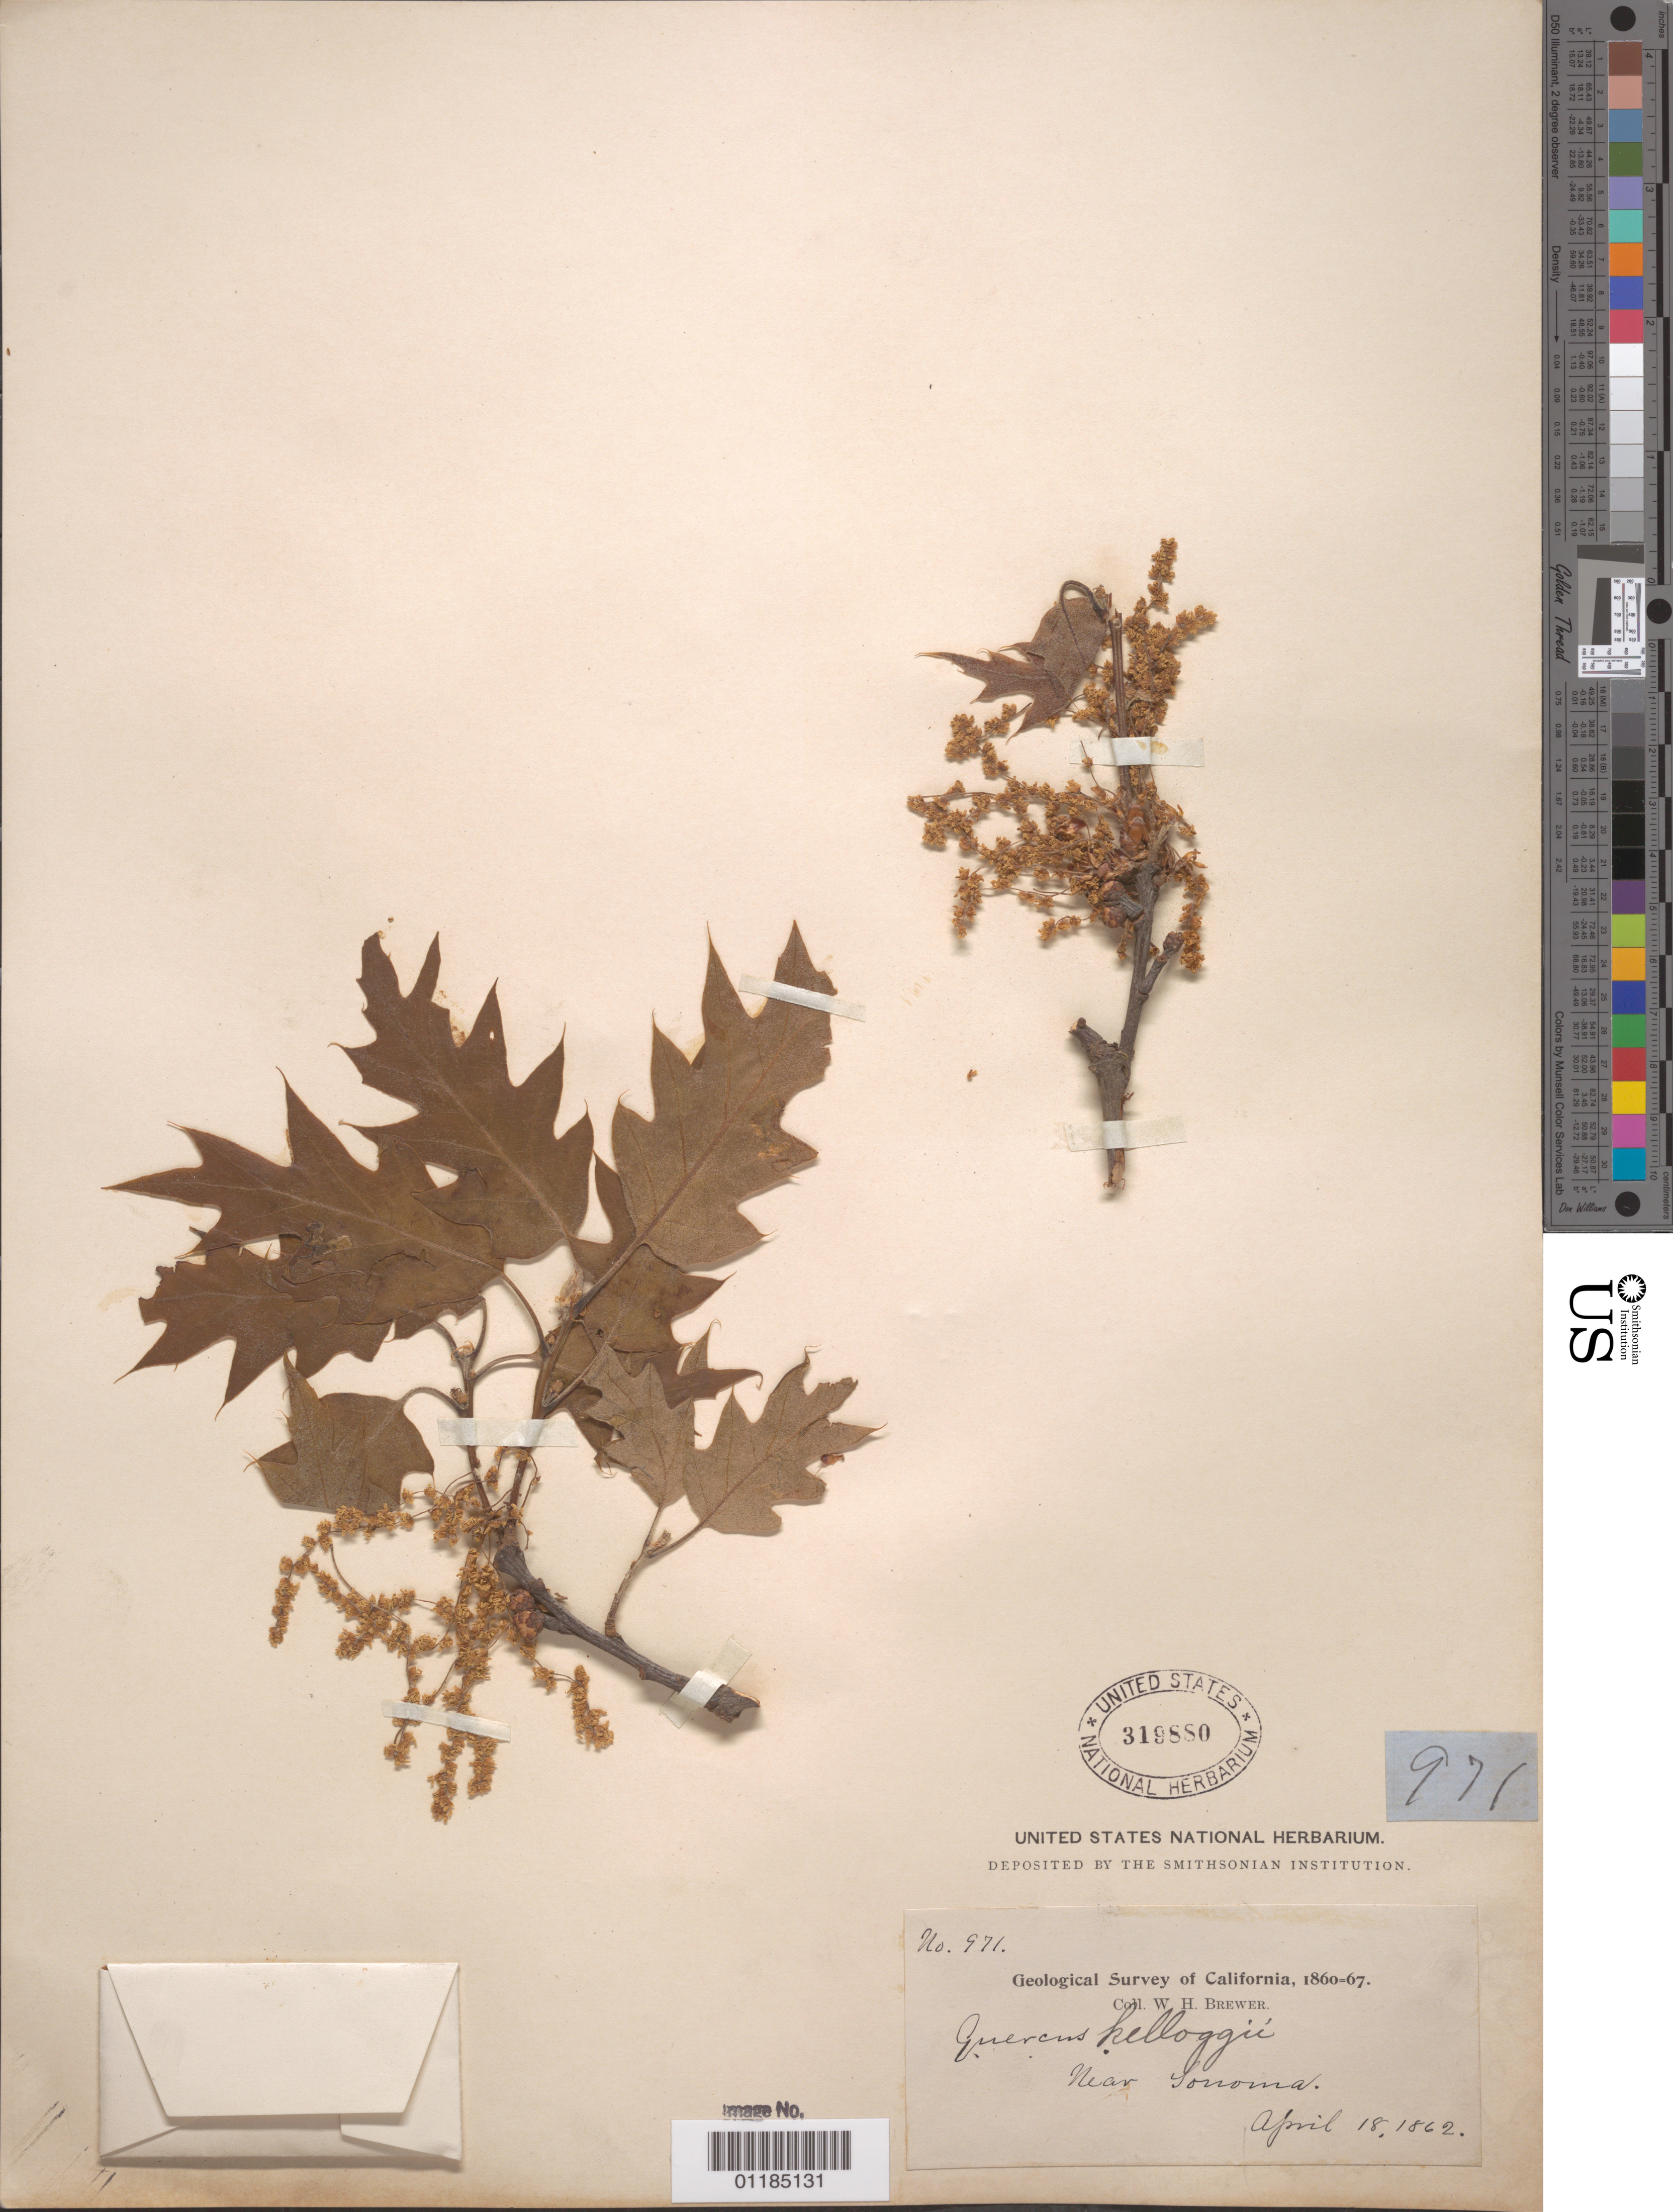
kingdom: Plantae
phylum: Tracheophyta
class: Magnoliopsida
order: Fagales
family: Fagaceae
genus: Quercus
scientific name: Quercus kelloggii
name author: Newb.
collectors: W. H. Brewer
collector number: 971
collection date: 1862-04-18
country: United States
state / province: California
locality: near Sonoma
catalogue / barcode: US 319880